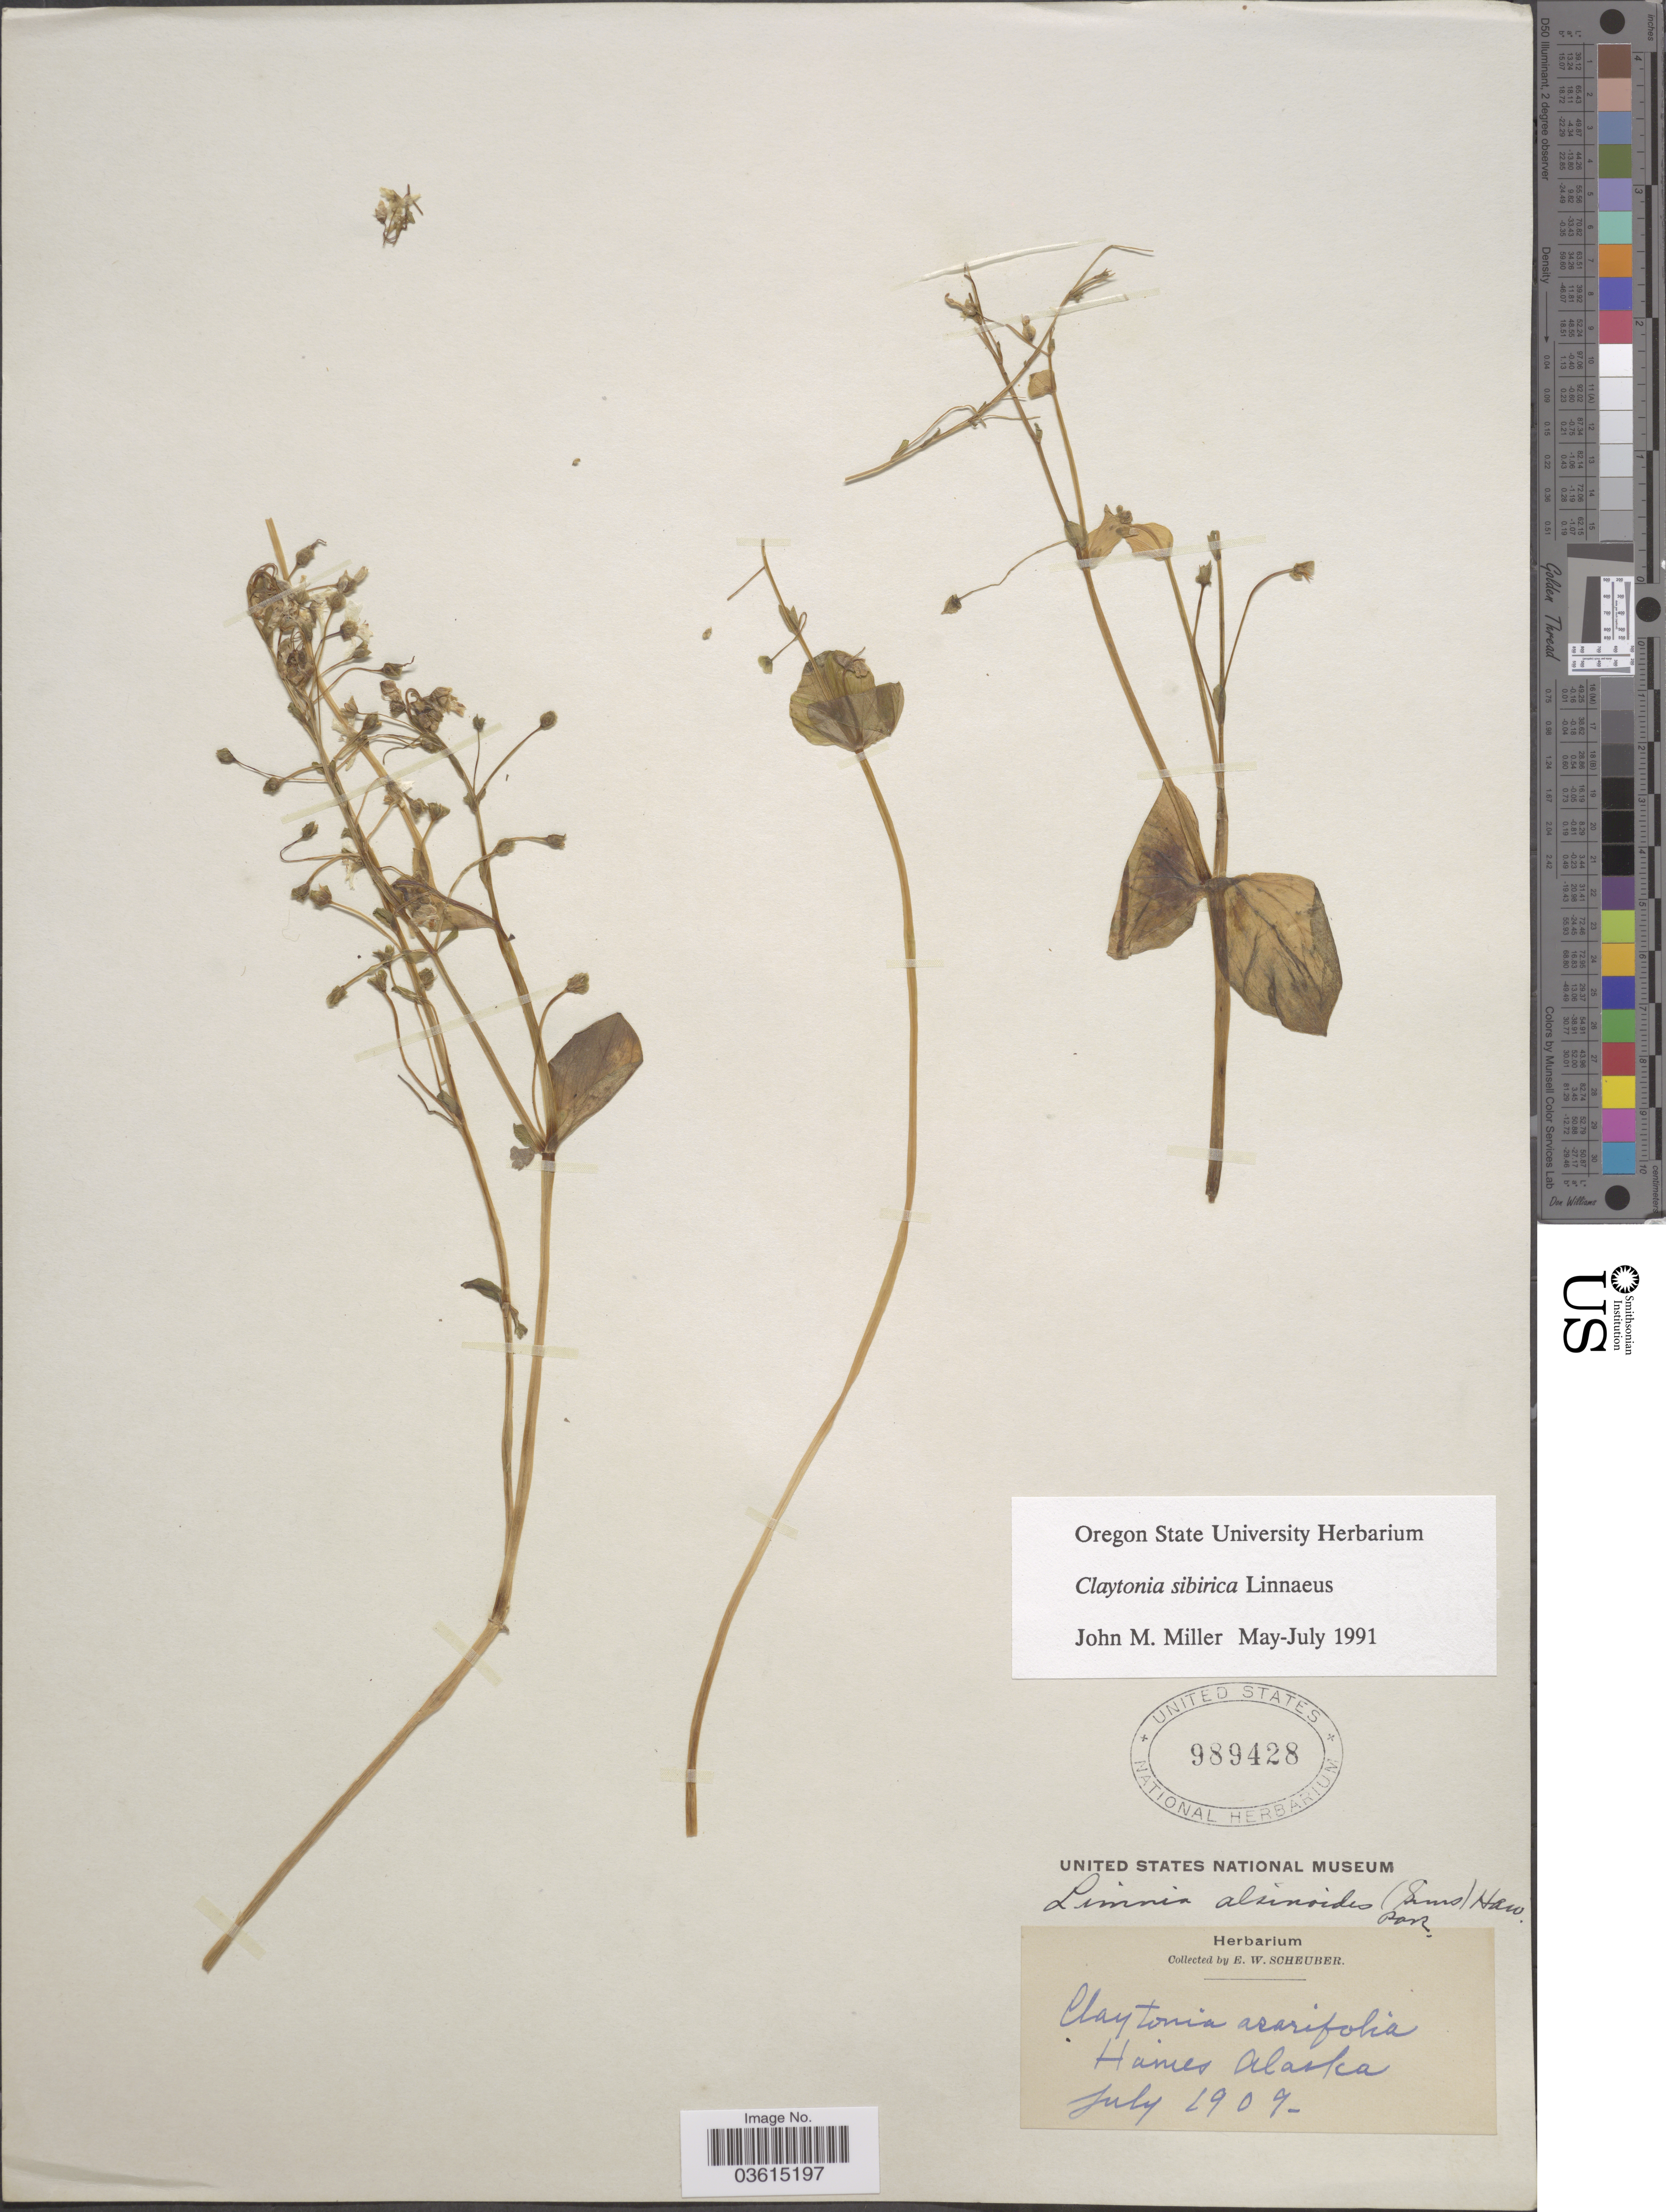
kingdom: Plantae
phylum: Tracheophyta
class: Magnoliopsida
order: Caryophyllales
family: Montiaceae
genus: Claytonia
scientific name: Claytonia sibirica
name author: L.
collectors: E. Scheuber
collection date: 1909-07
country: United States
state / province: Alaska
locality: Haines.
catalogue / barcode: US 989428